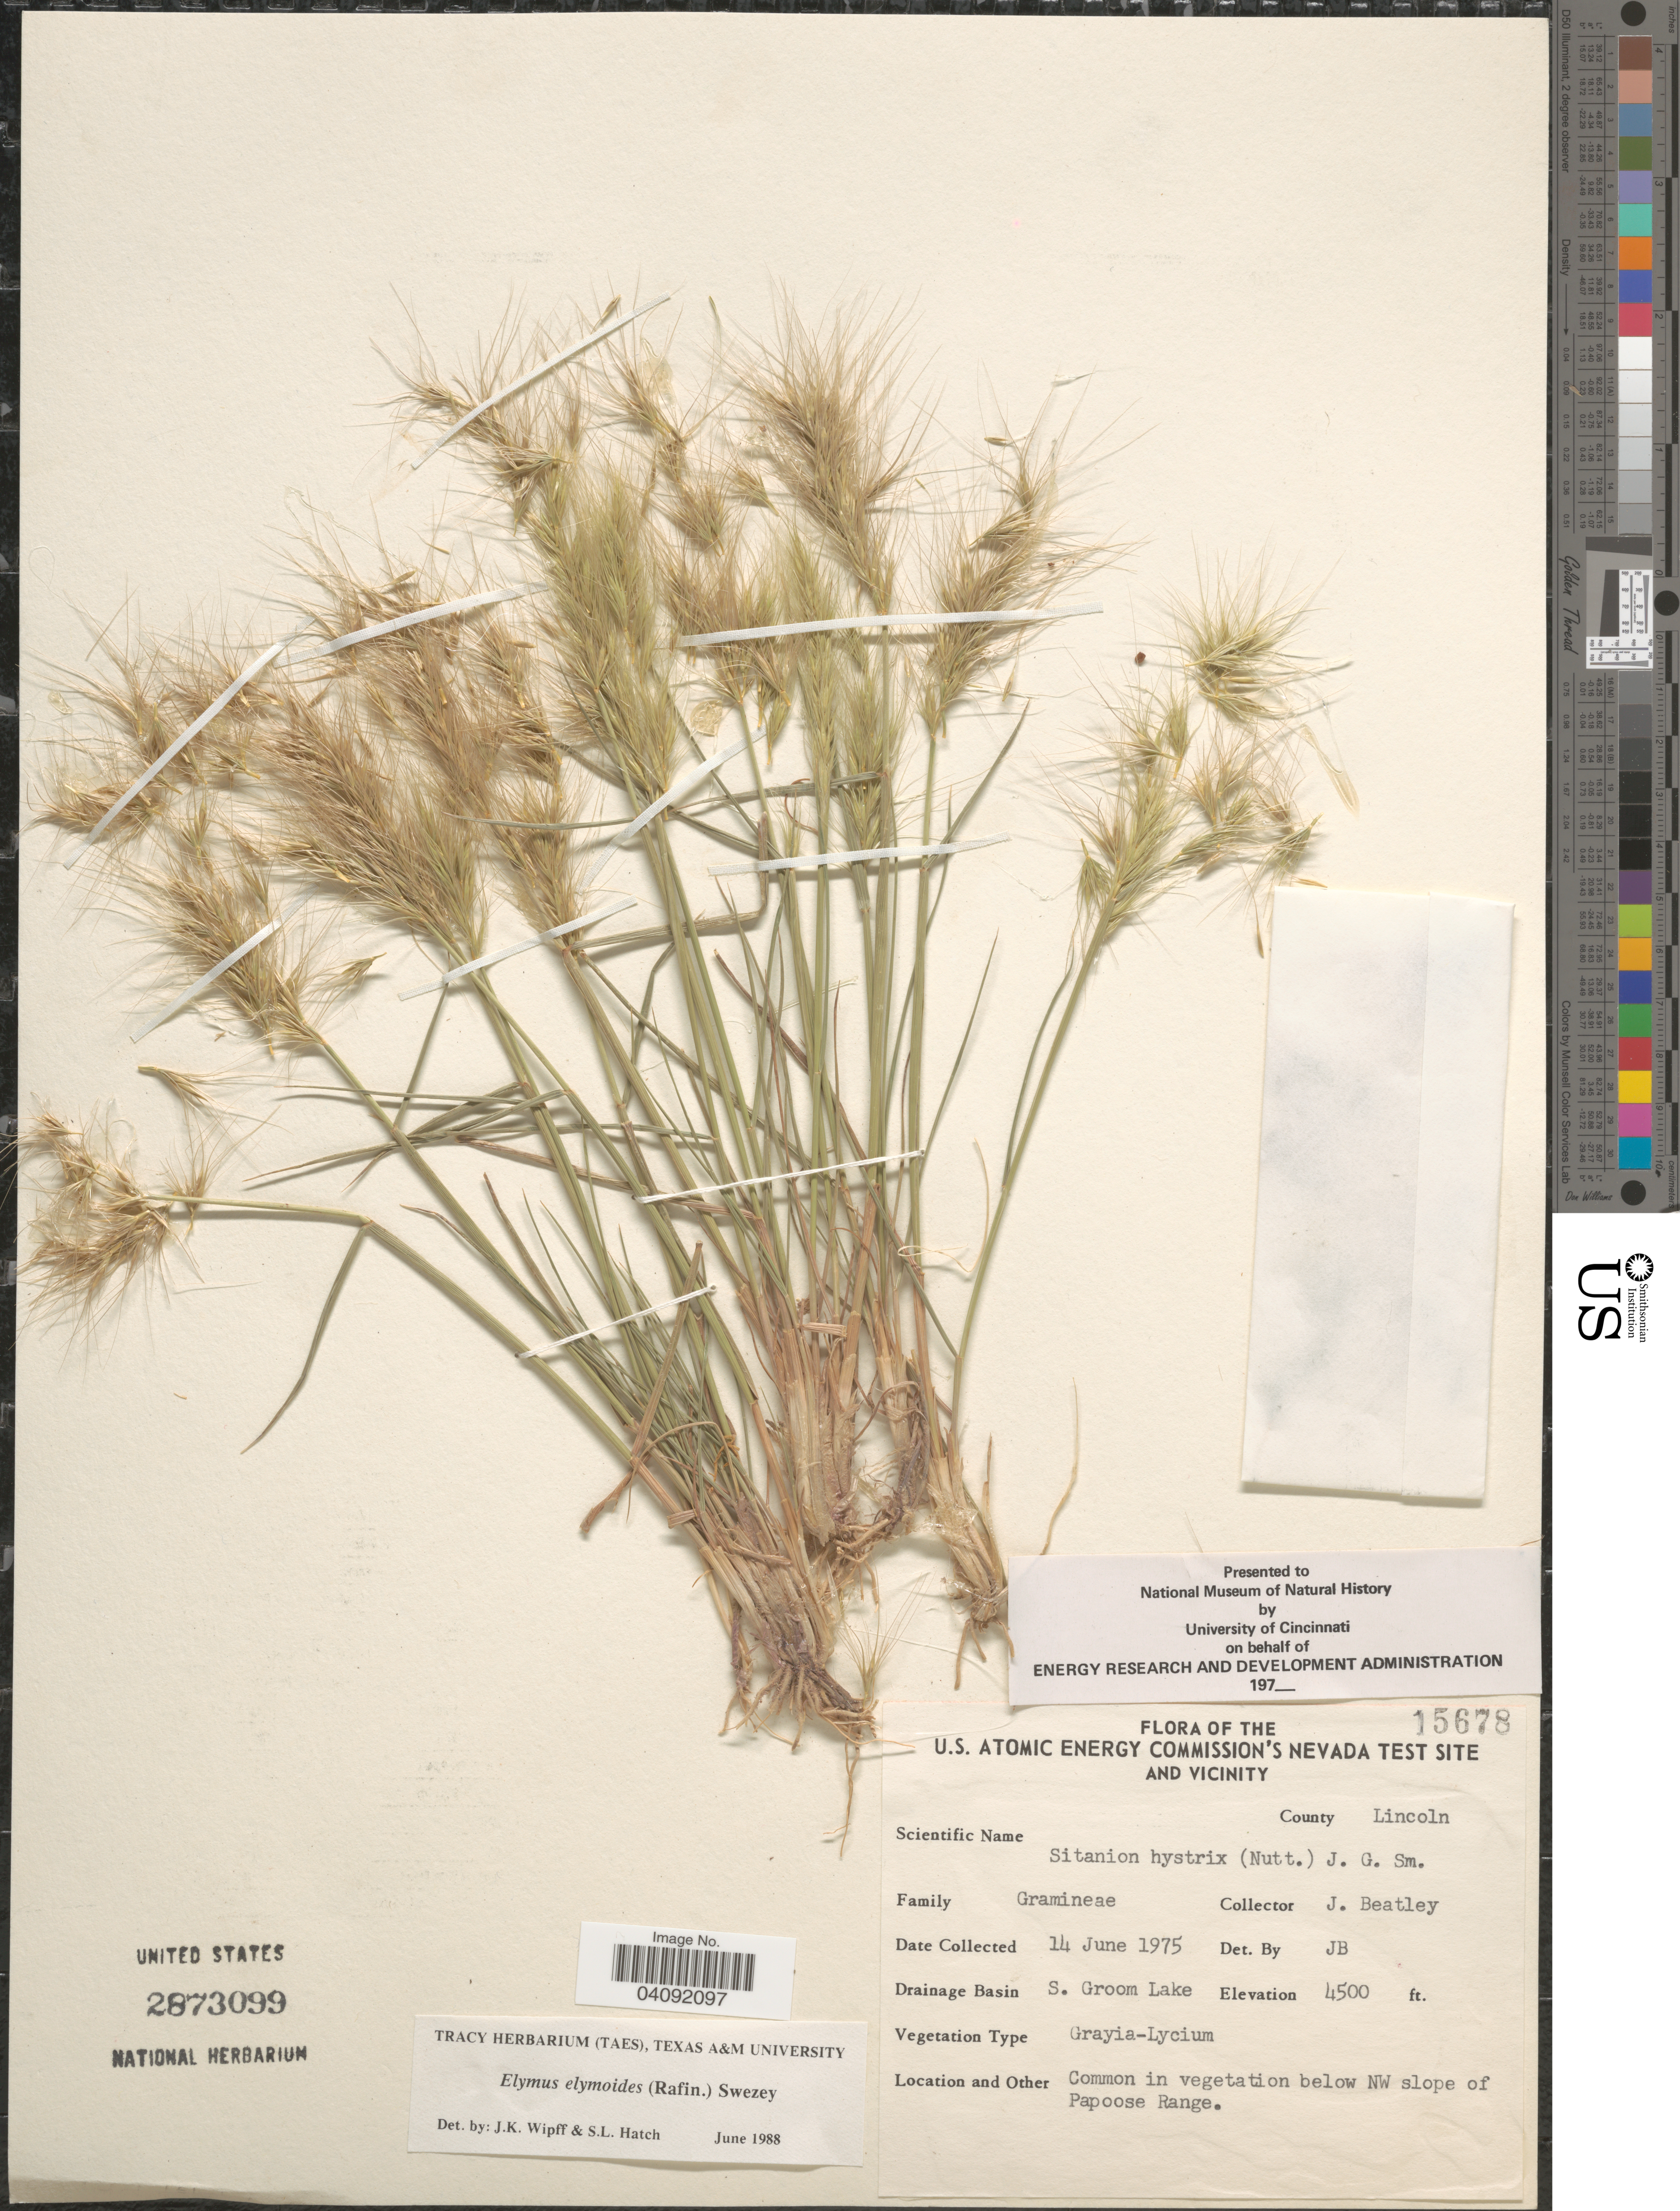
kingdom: Plantae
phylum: Tracheophyta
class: Liliopsida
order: Poales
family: Poaceae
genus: Elymus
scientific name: Elymus elymoides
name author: (Raf.) Swezey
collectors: J. C. Beatley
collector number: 15678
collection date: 1975-06-14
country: United States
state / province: Nevada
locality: The U.S. Atomic Energy Commission's Nevada Test Site and Vicinity. County Lincoln. Drainage Basin S. Groom Lake. Common in vegetation below NW slope of Papoose Range.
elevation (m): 1372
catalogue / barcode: US 2873099